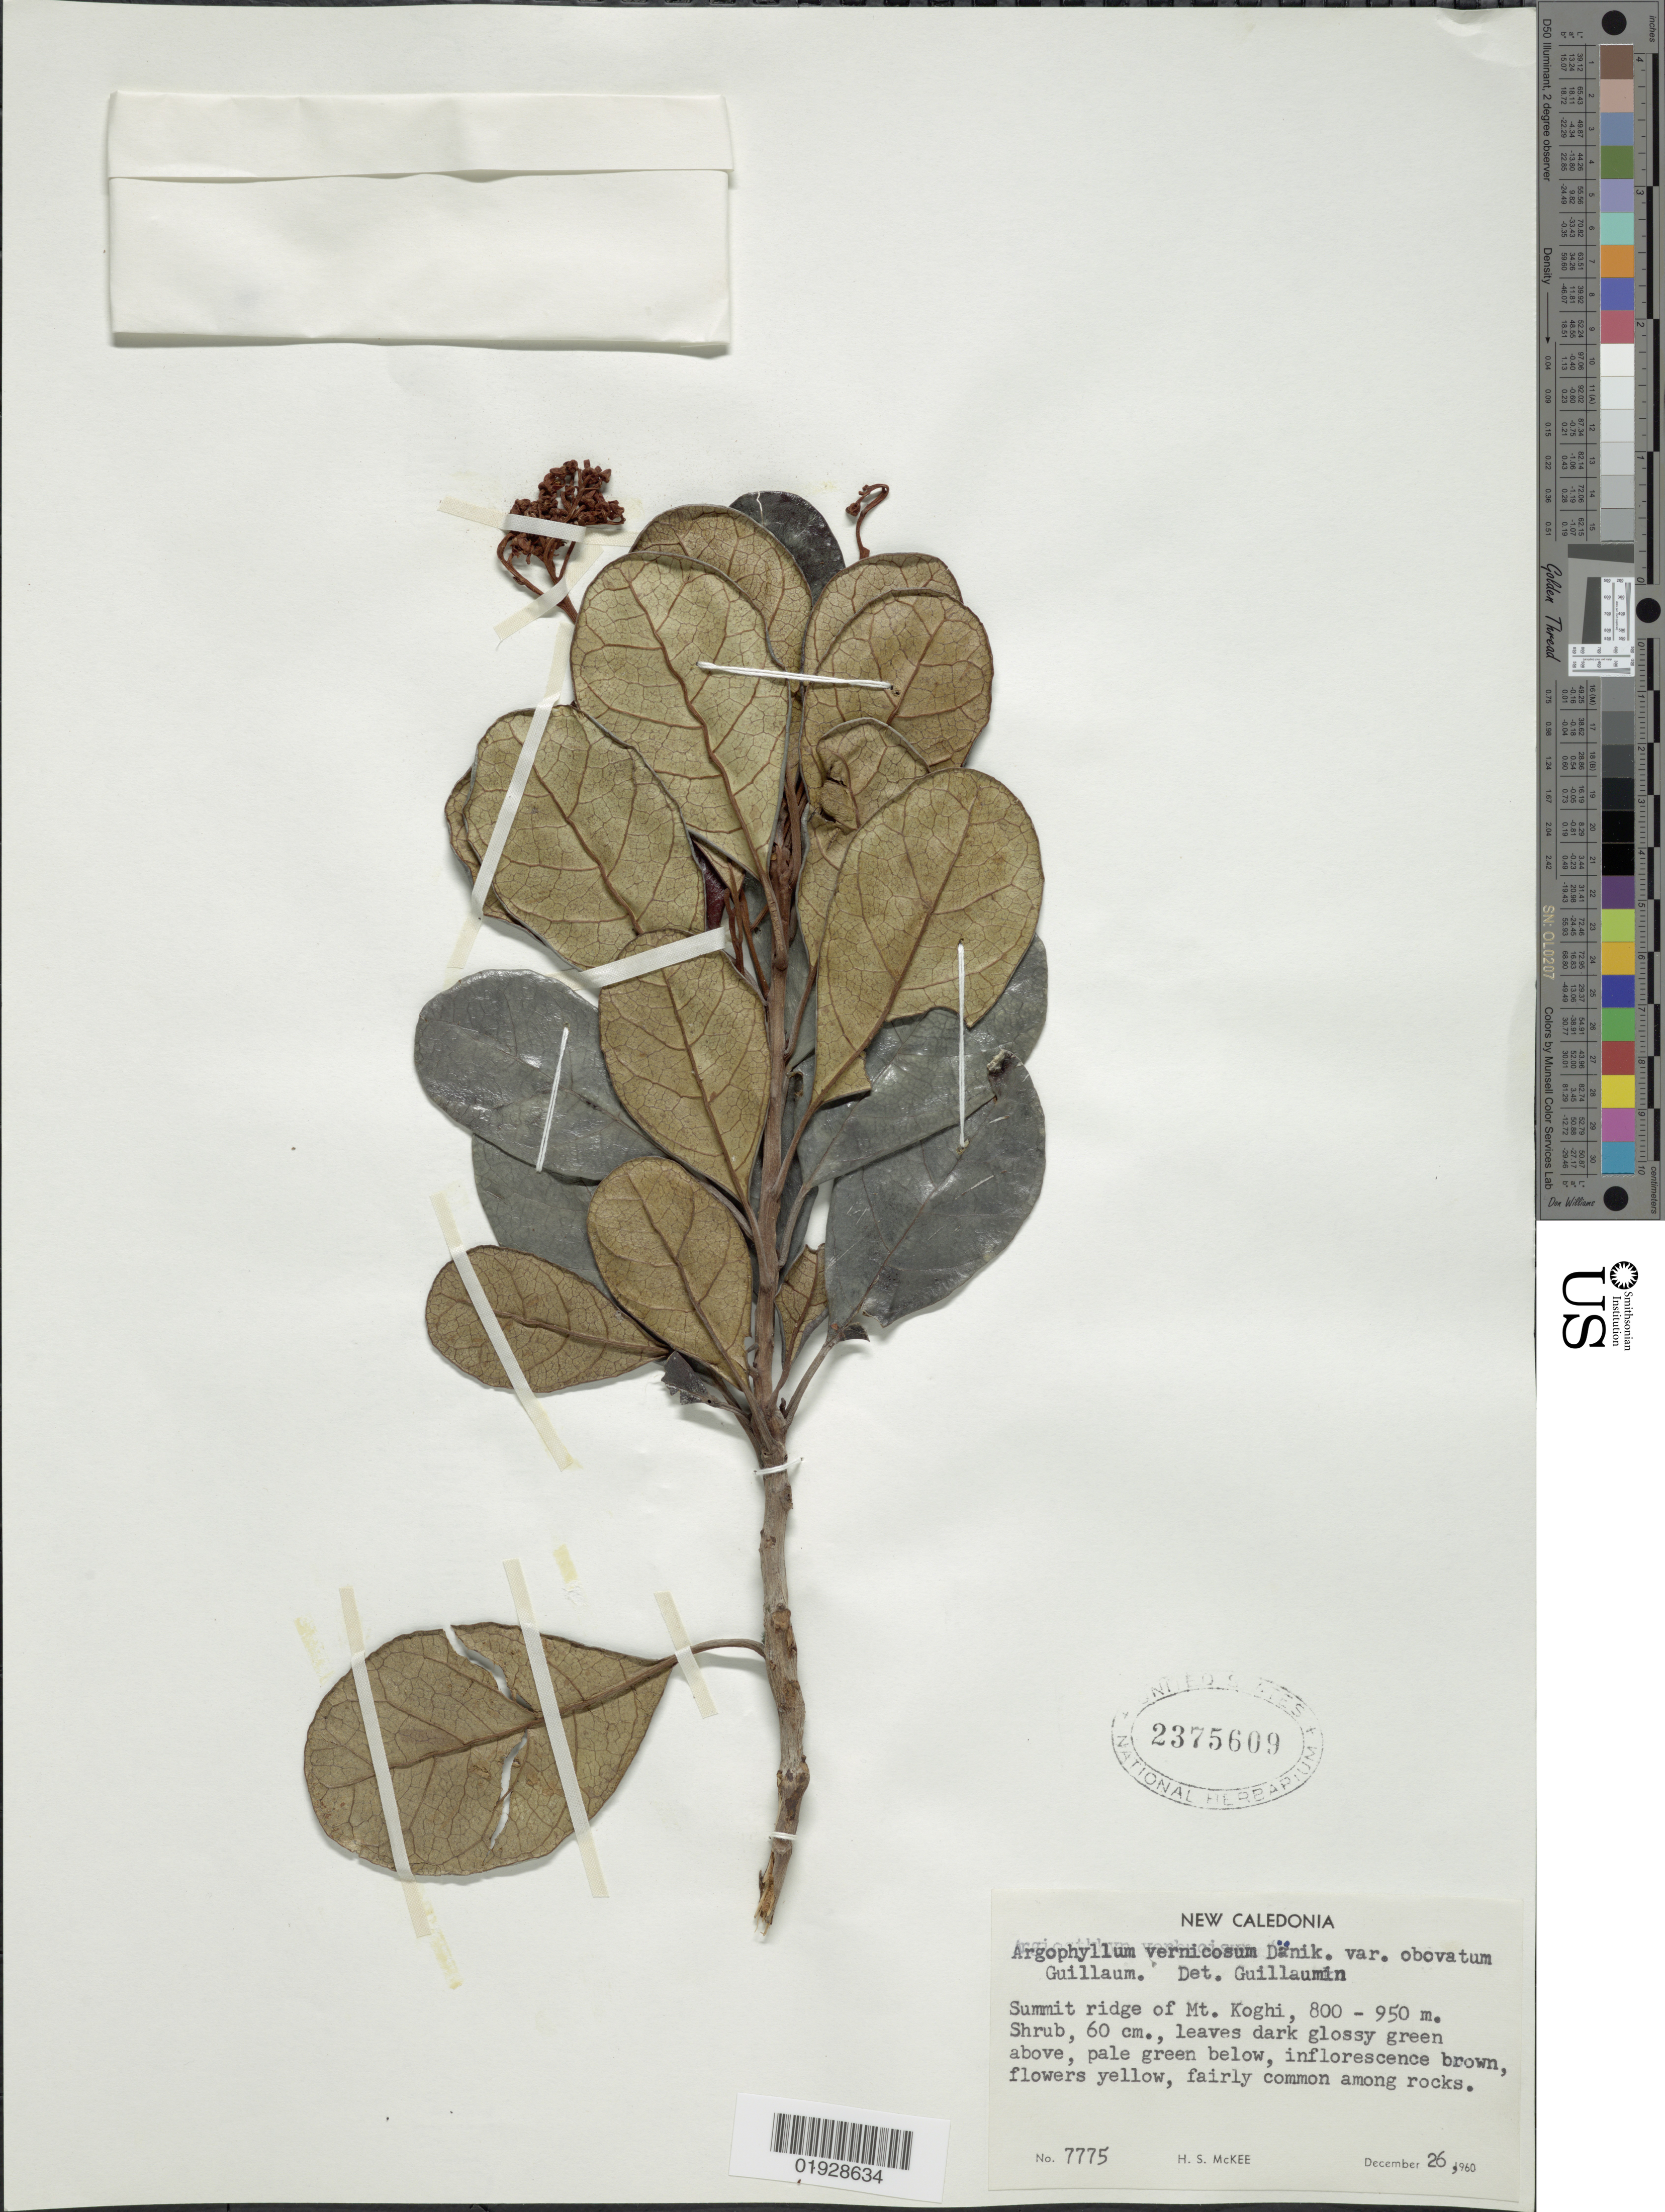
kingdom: Plantae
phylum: Tracheophyta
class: Magnoliopsida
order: Asterales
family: Argophyllaceae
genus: Argophyllum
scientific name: Argophyllum vernicosum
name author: Däniker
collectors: H. S. McKee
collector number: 7775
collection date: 1960-12-26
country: New Caledonia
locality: Summit ridge of Mt. Koghi.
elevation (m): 800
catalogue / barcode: US 2375609